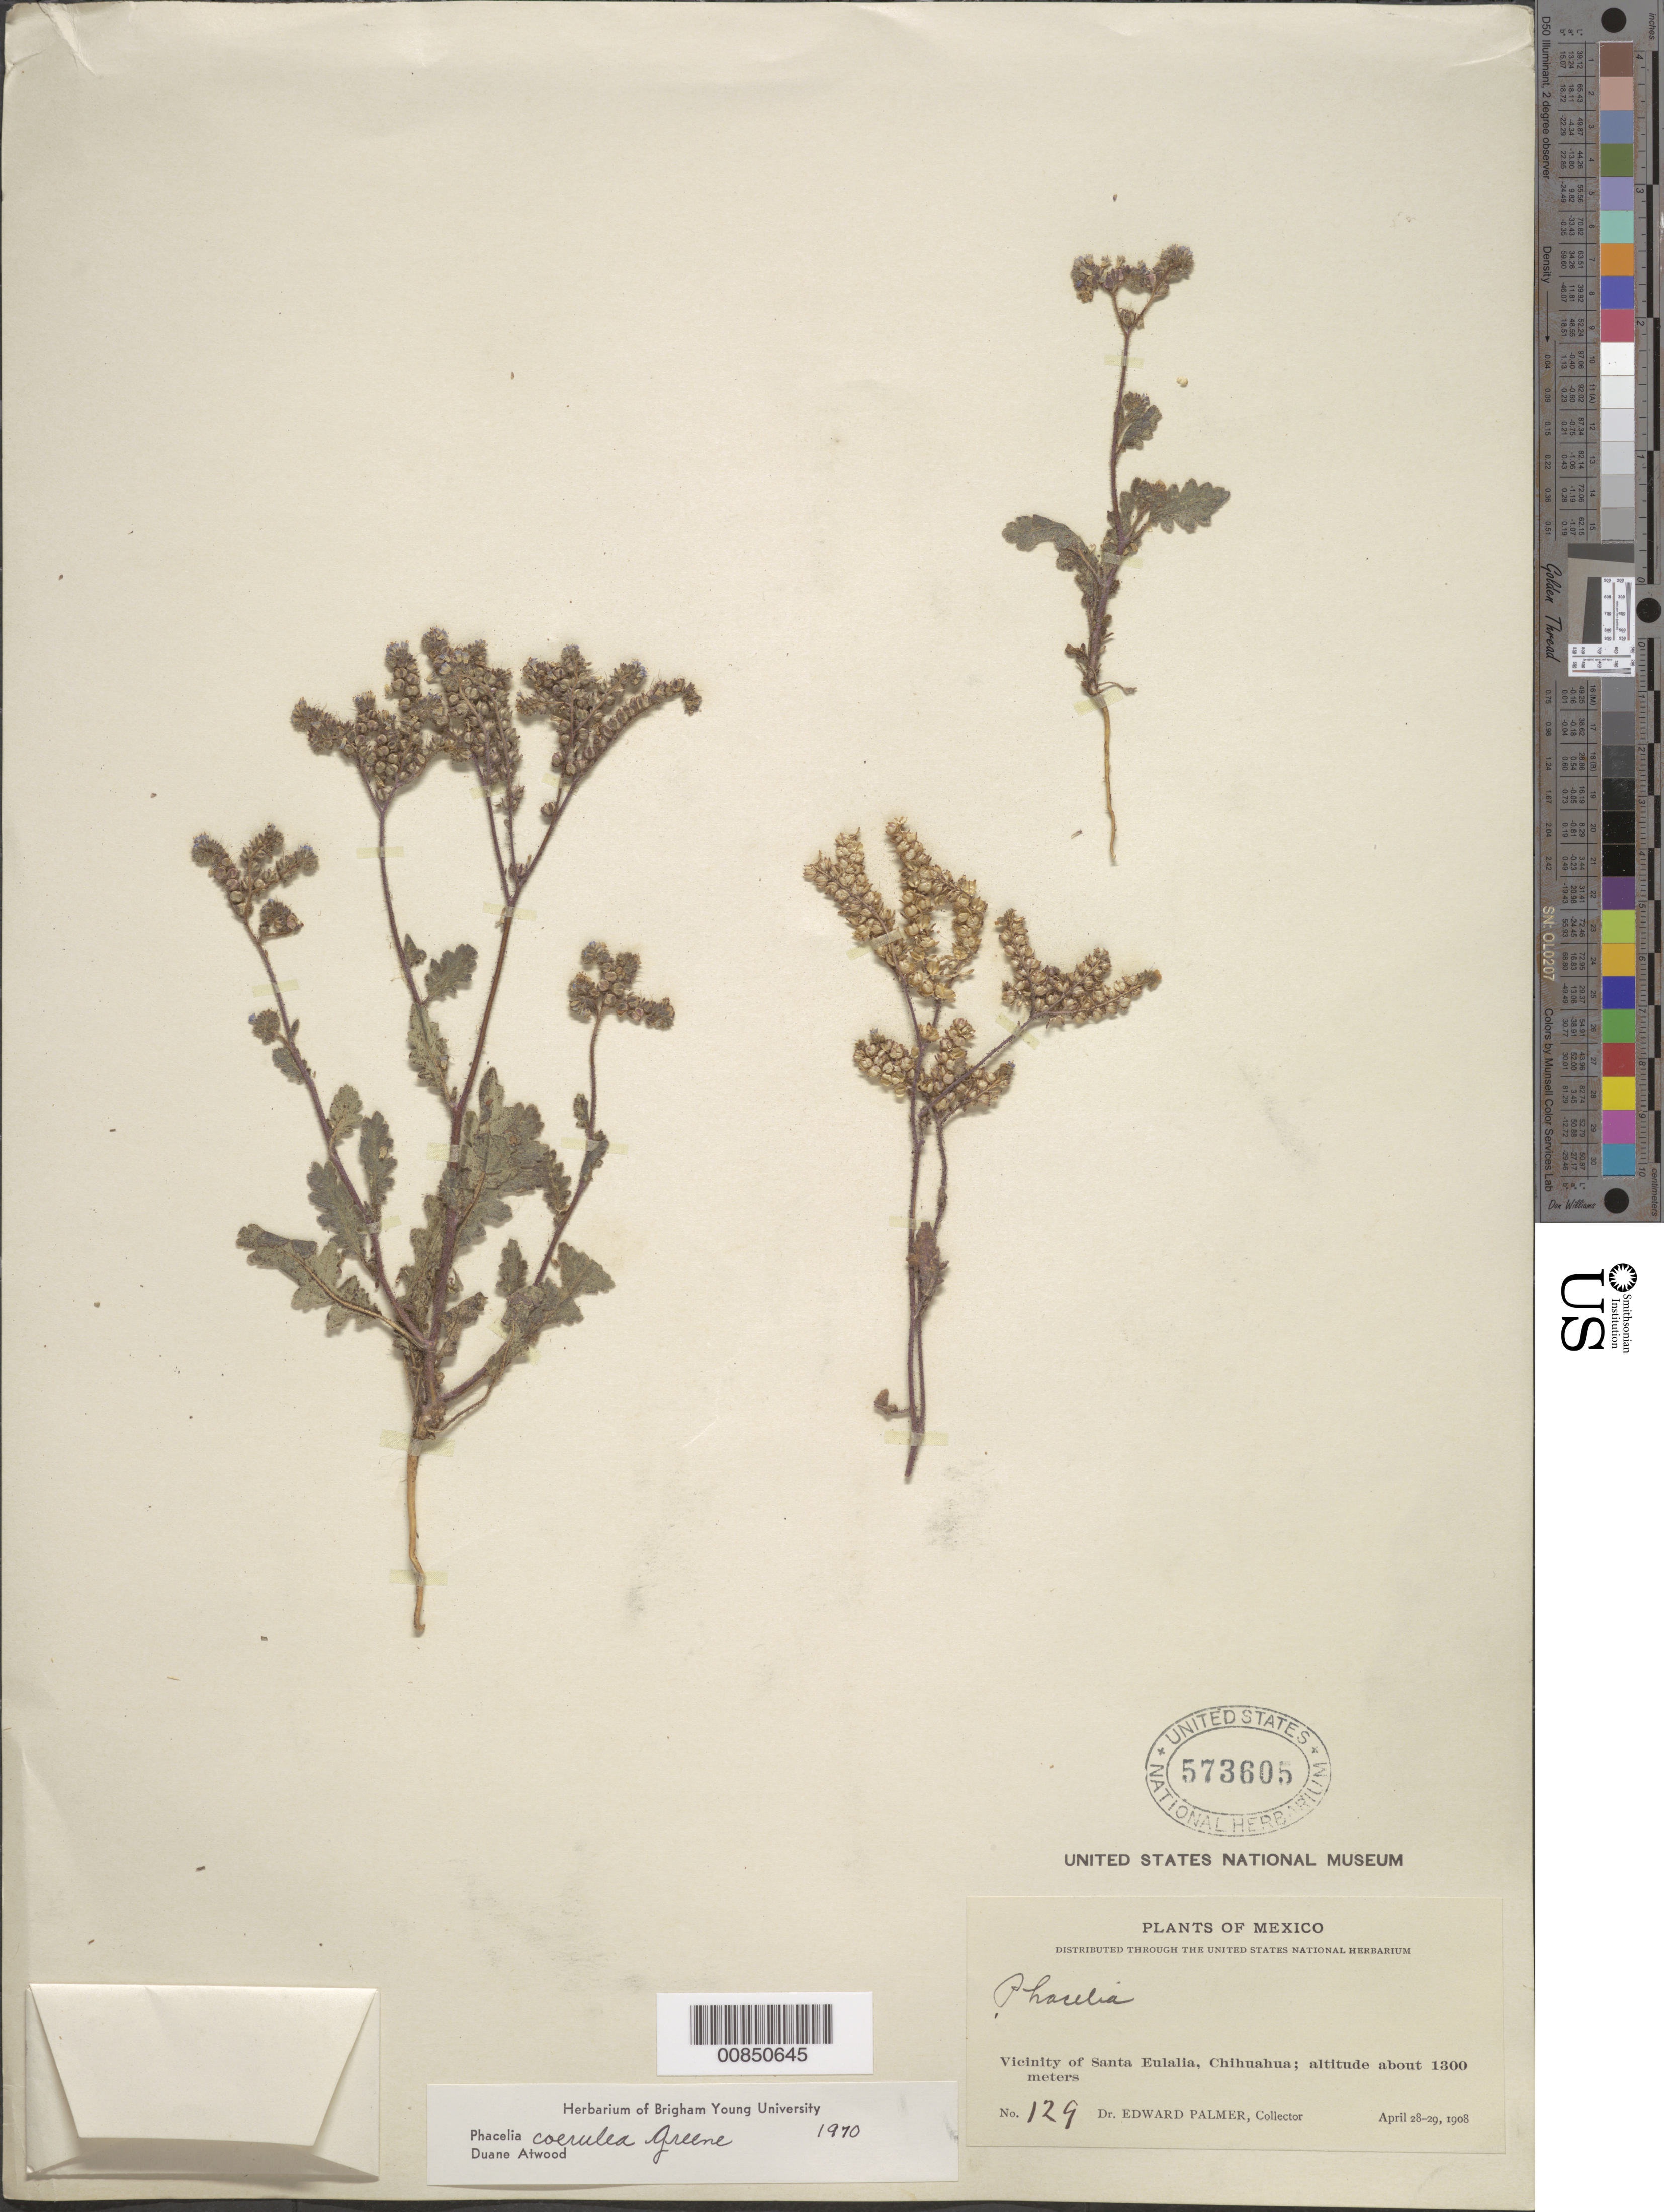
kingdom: Plantae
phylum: Tracheophyta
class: Magnoliopsida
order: Boraginales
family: Hydrophyllaceae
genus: Phacelia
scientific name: Phacelia coerulea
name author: Greene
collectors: E. Palmer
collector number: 129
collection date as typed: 28 Apr 1908 to 29 Apr 1908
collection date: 1908-04-28/1908-04-29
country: Mexico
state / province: Chihuahua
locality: Vicinity of Santa Eulalia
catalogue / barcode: US 573605